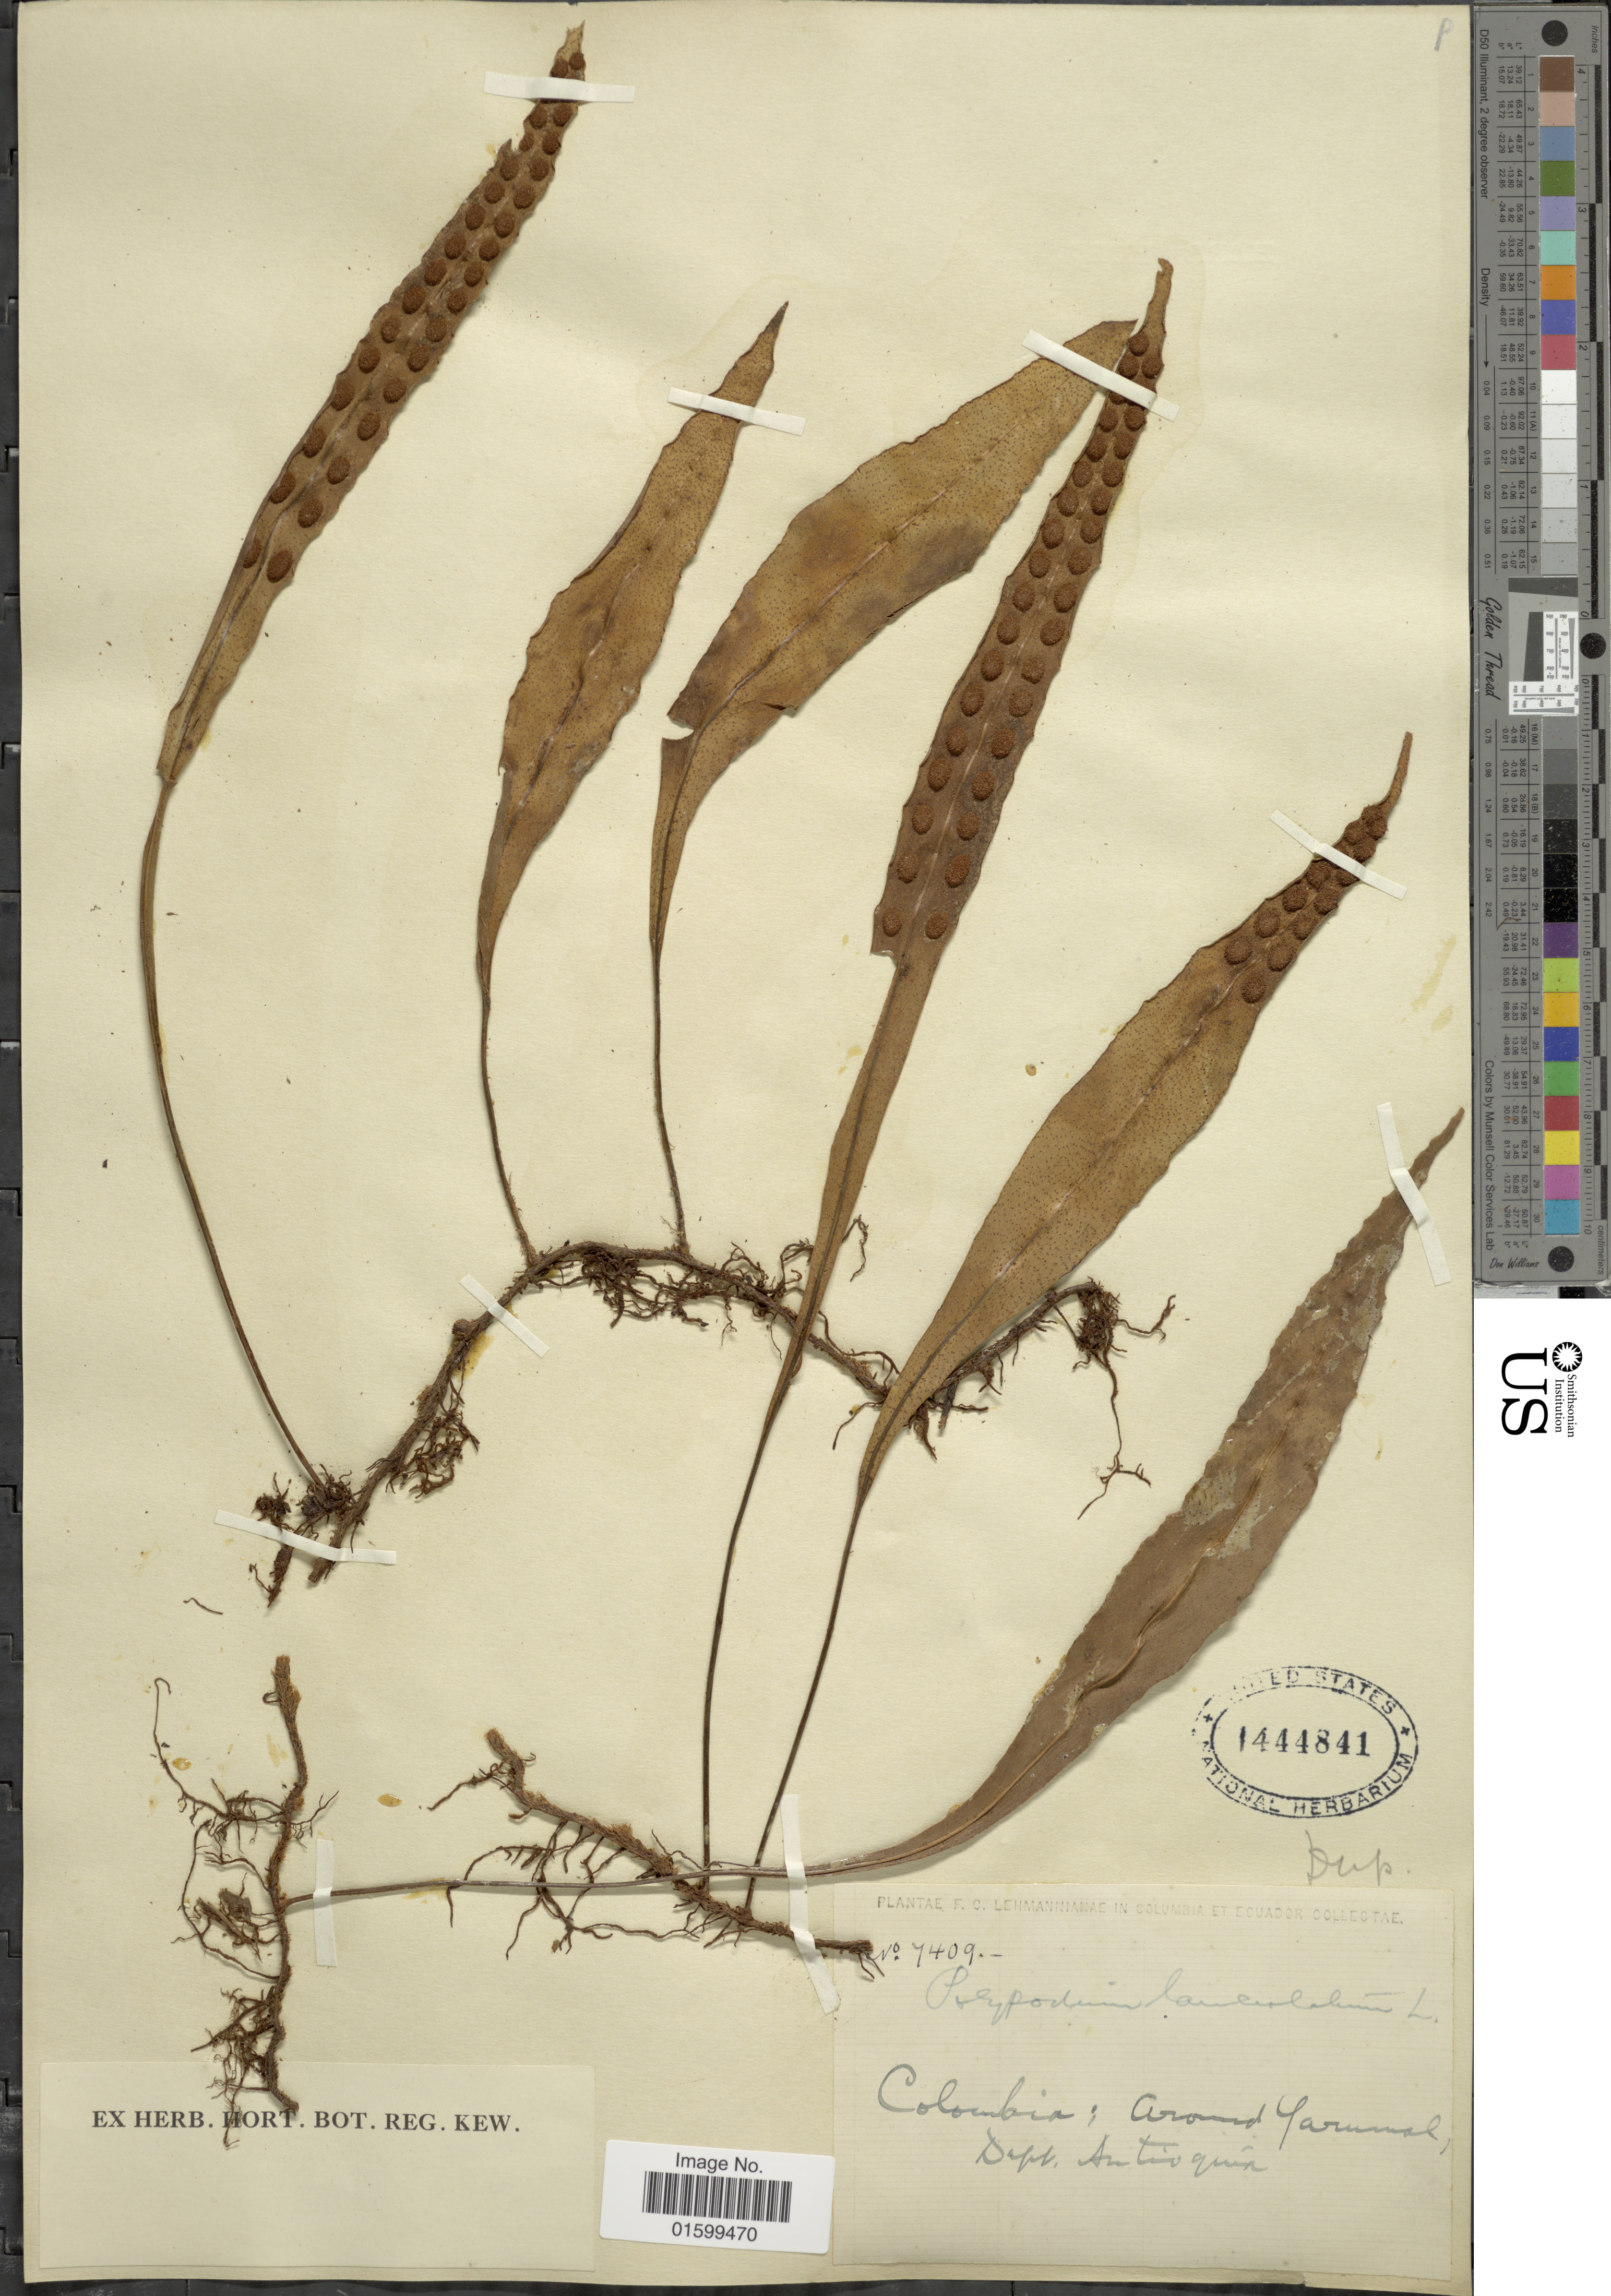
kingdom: Plantae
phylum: Tracheophyta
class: Polypodiopsida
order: Polypodiales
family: Polypodiaceae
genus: Pleopeltis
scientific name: Pleopeltis macrocarpa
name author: (Bory ex Willd.) Kaulf.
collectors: F. Lehman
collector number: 7409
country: Colombia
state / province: Antioquia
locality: Around Yarumal, Dept. Antioquia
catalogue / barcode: US 1444841